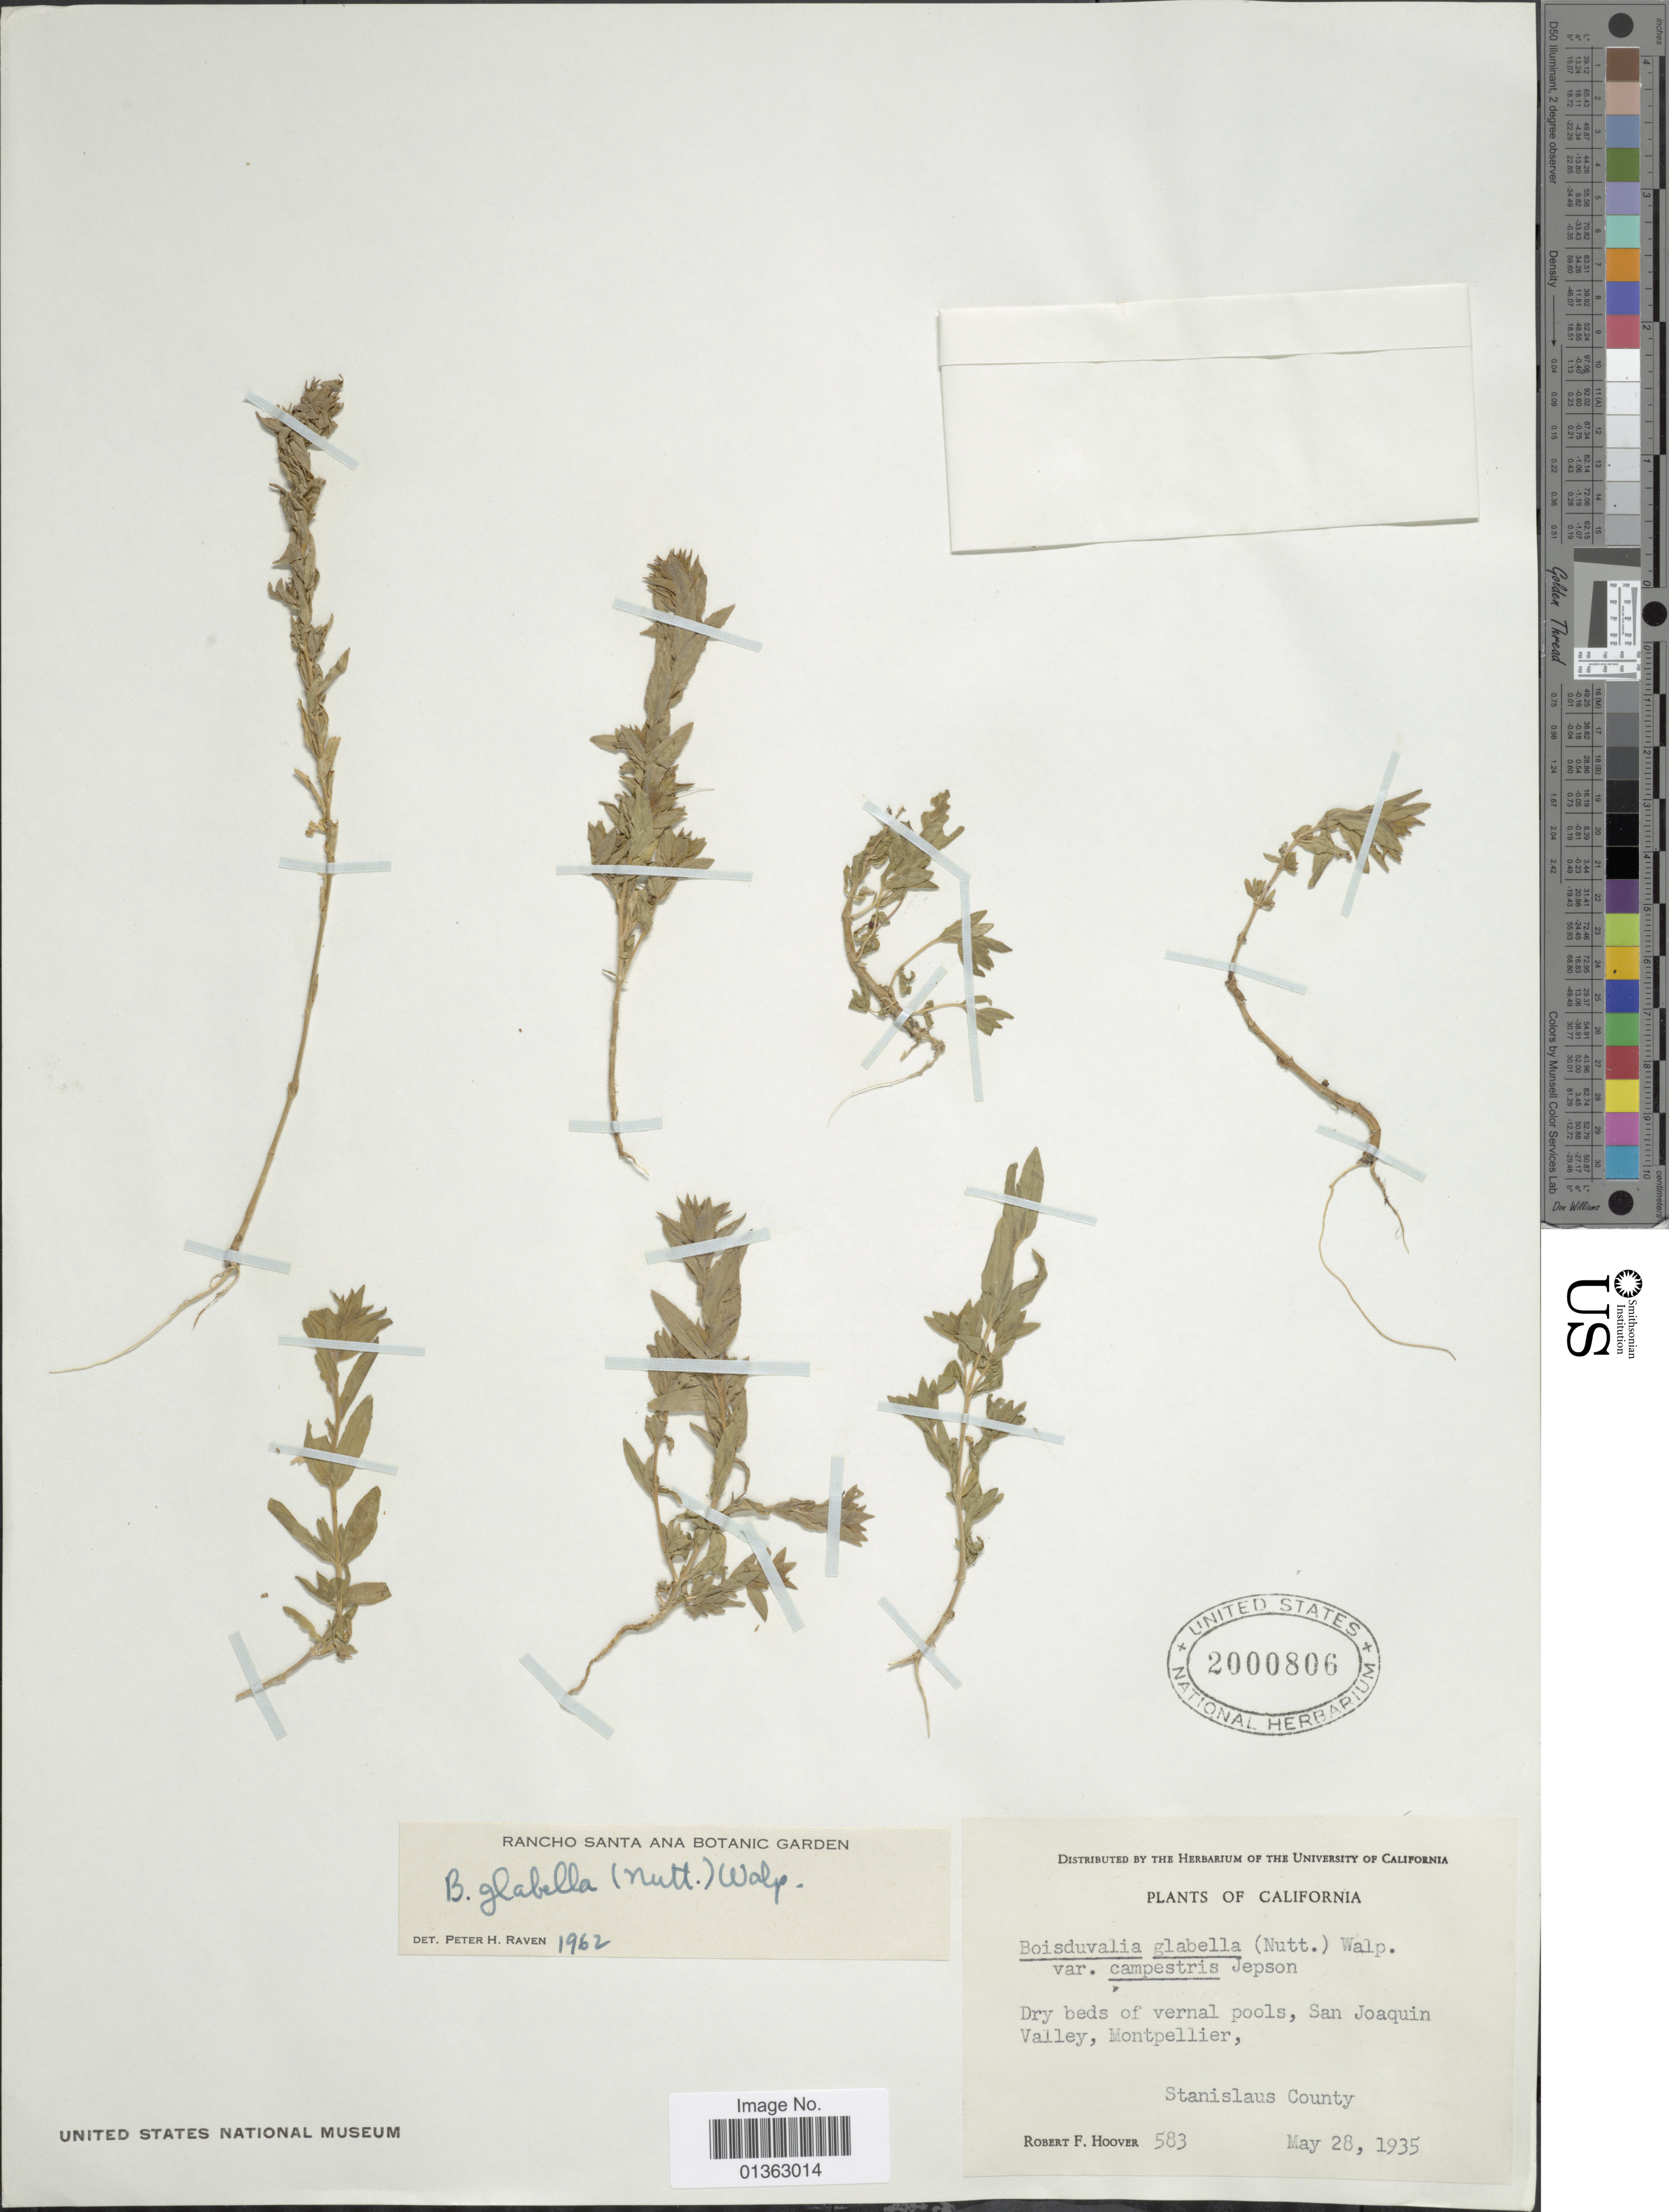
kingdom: Plantae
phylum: Tracheophyta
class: Magnoliopsida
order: Myrtales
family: Onagraceae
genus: Epilobium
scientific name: Epilobium campestre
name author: (Jeps.) Hoch & W.L. Wagner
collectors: R. F. Hoover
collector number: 583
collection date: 1935-05-28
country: United States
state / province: California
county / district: Stanislaus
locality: Dry beds of vernal pools, San Joaquin Valley, Montpellier, Stanislaus County.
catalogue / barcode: US 2000806